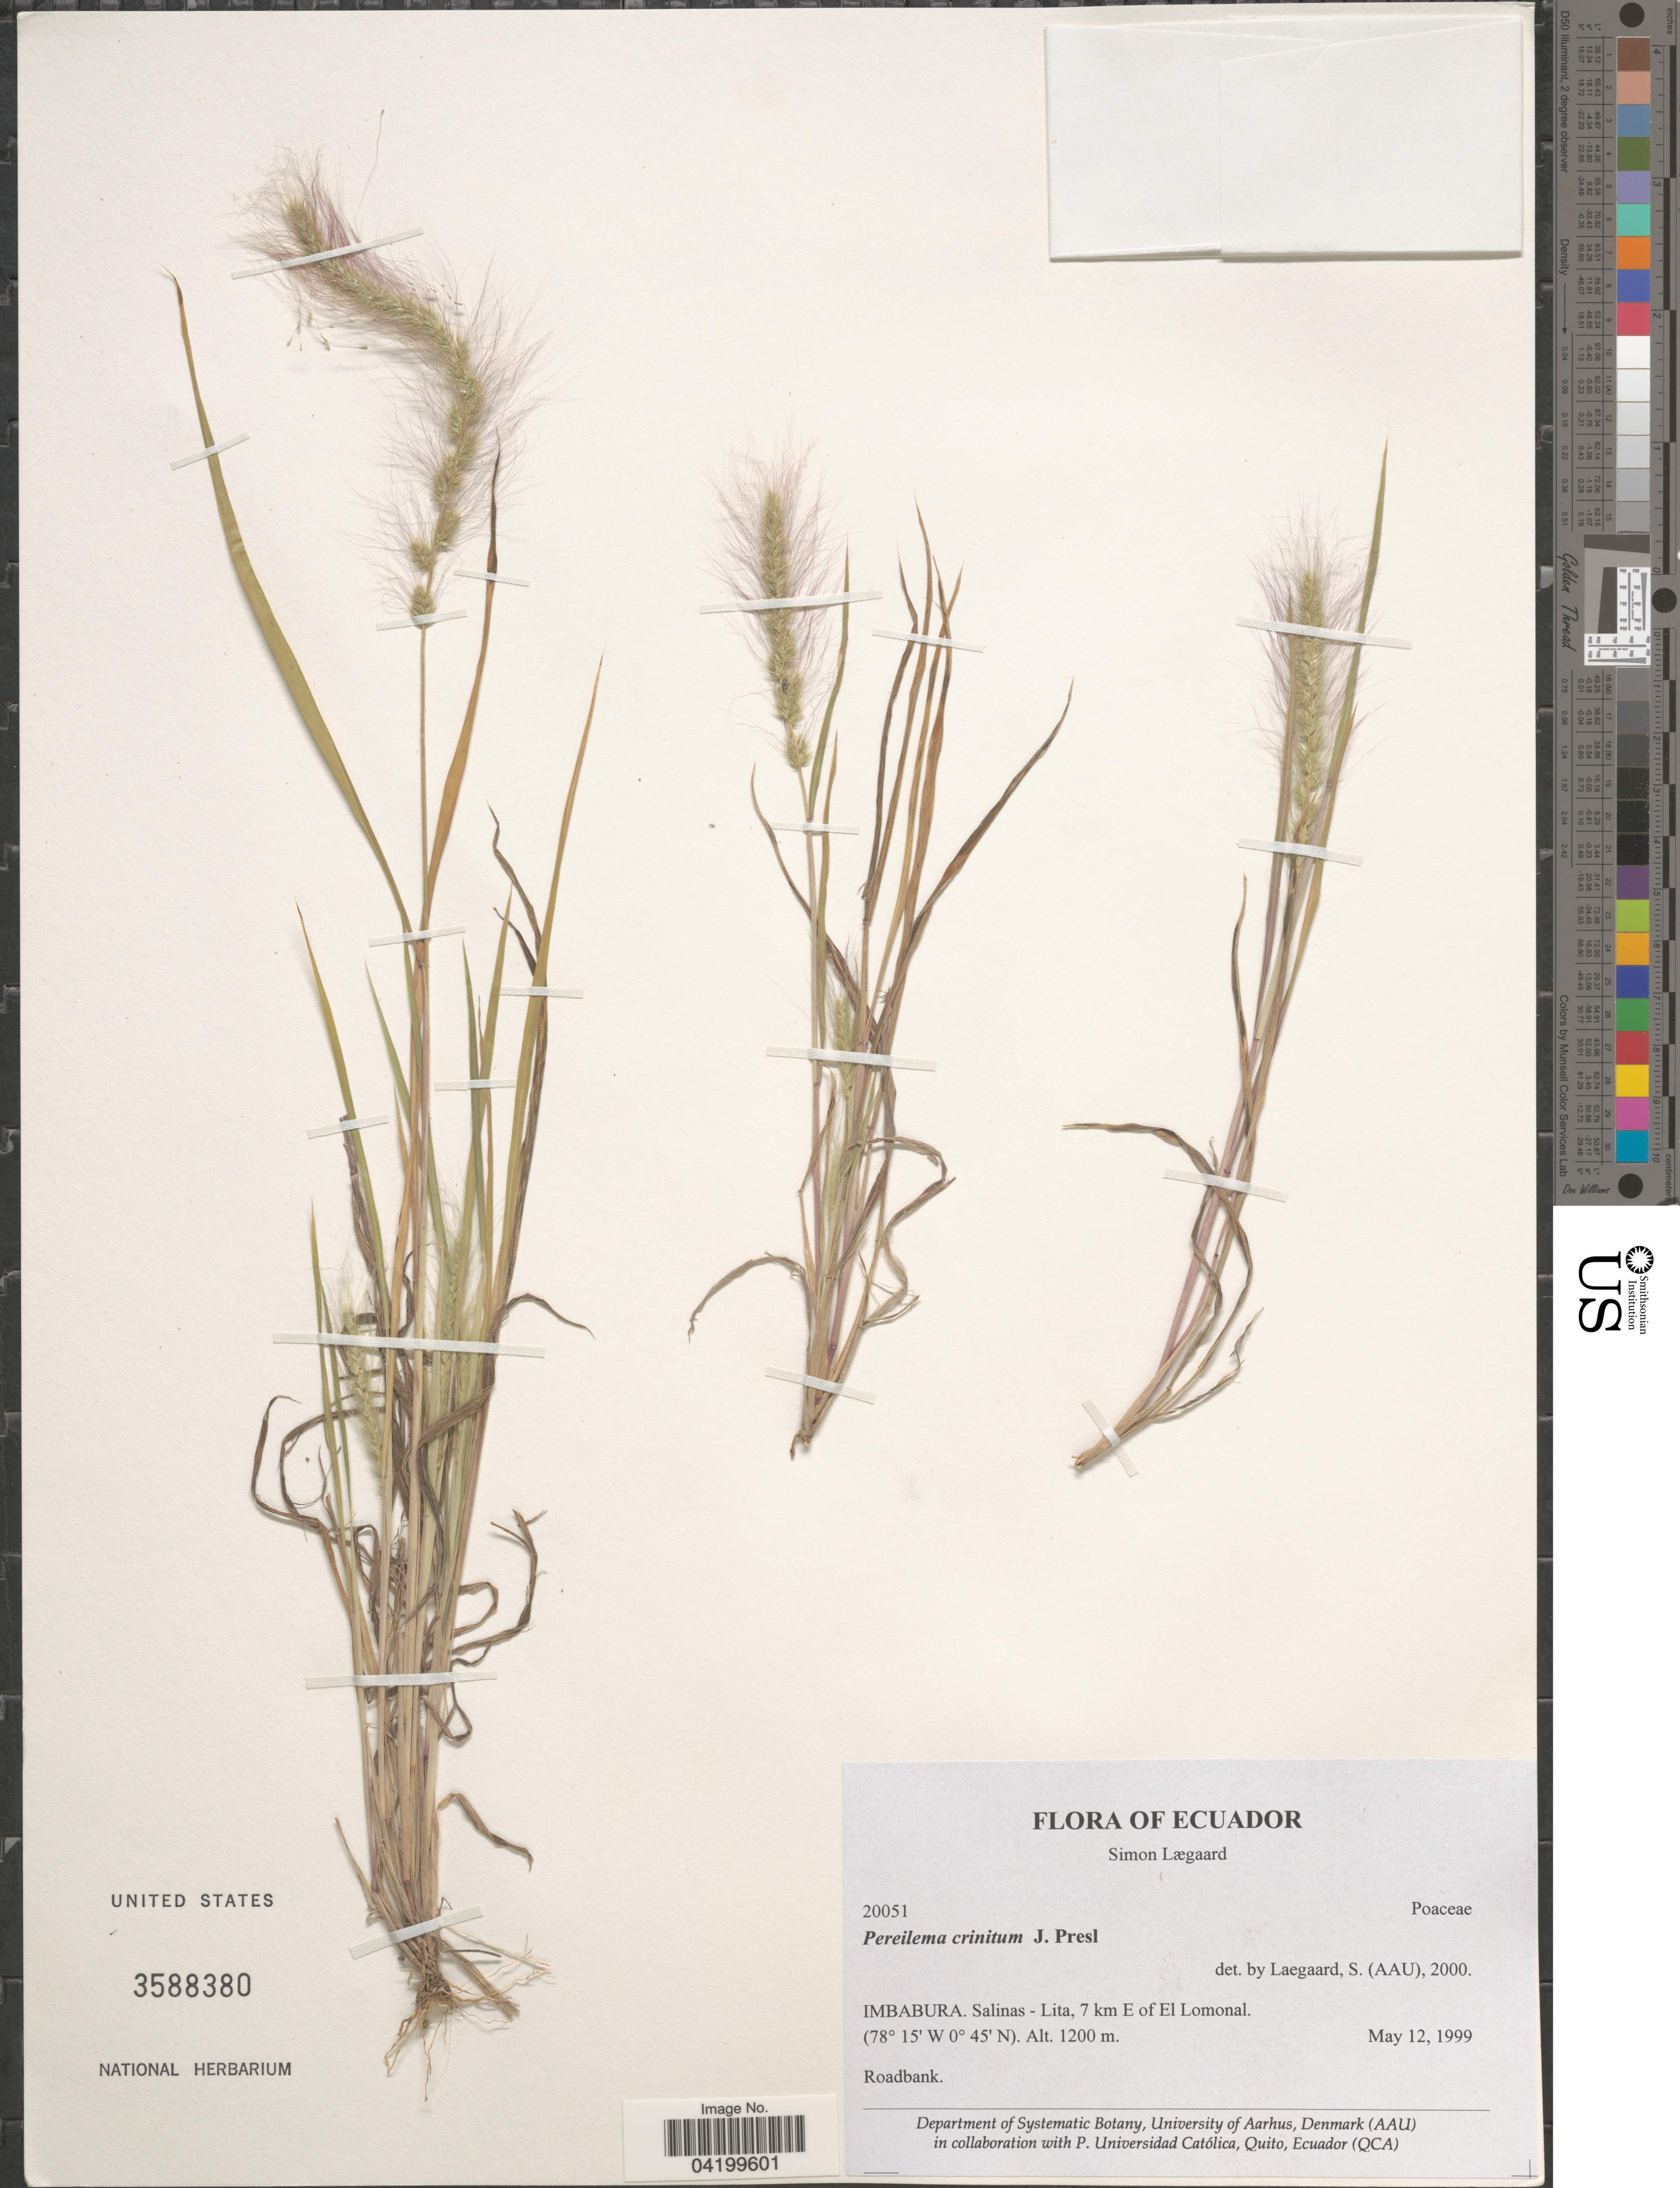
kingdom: Plantae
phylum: Tracheophyta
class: Liliopsida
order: Poales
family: Poaceae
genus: Muhlenbergia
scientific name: Muhlenbergia pereilema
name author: P.M. Peterson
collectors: S. Lægaard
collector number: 20051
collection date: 1999-05-12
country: Ecuador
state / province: Imbabura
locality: Salinas - Lita, 7 km E of El Lomonal.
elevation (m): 1200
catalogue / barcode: US 3588380